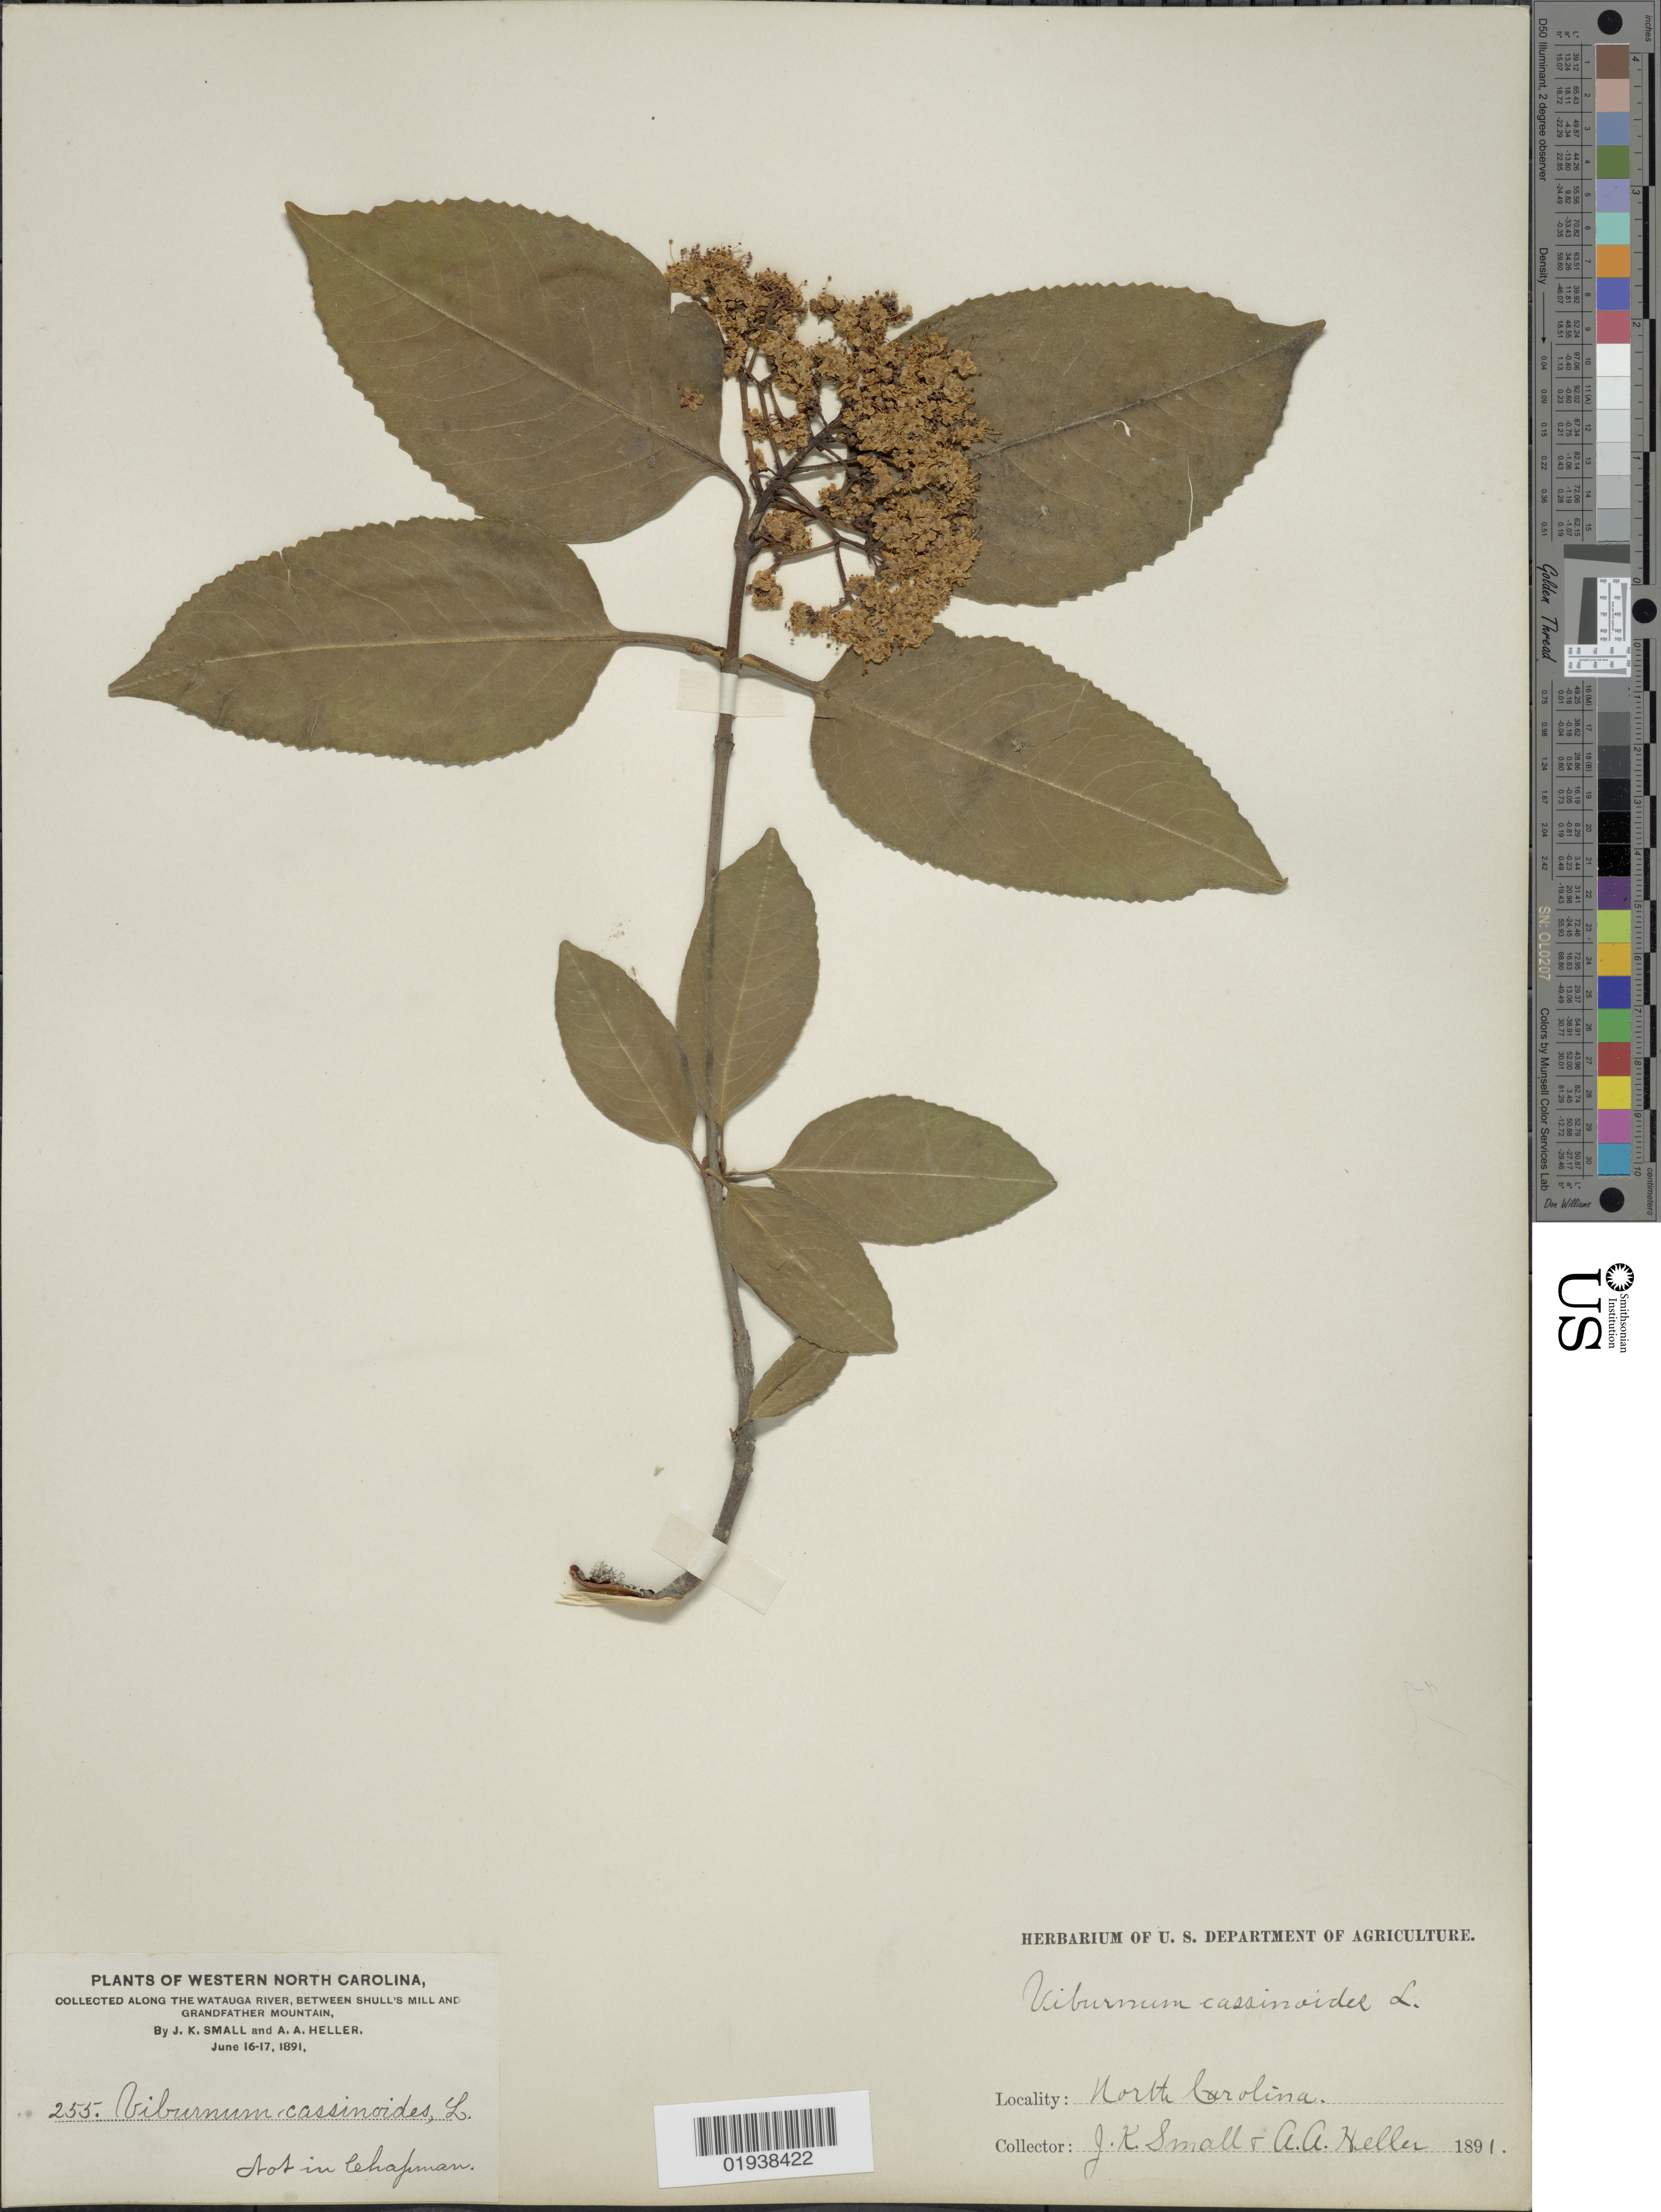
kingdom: Plantae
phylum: Tracheophyta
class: Magnoliopsida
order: Dipsacales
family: Viburnaceae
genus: Viburnum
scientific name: Viburnum cassinoides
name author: L.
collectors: J. K. Small & A. A. Heller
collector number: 255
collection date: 1891-06-16/1891-06-17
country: United States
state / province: North Carolina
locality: Western North Carolina. Collected along the Watauga River, between Shull's Mill and Grandfather Mountain.